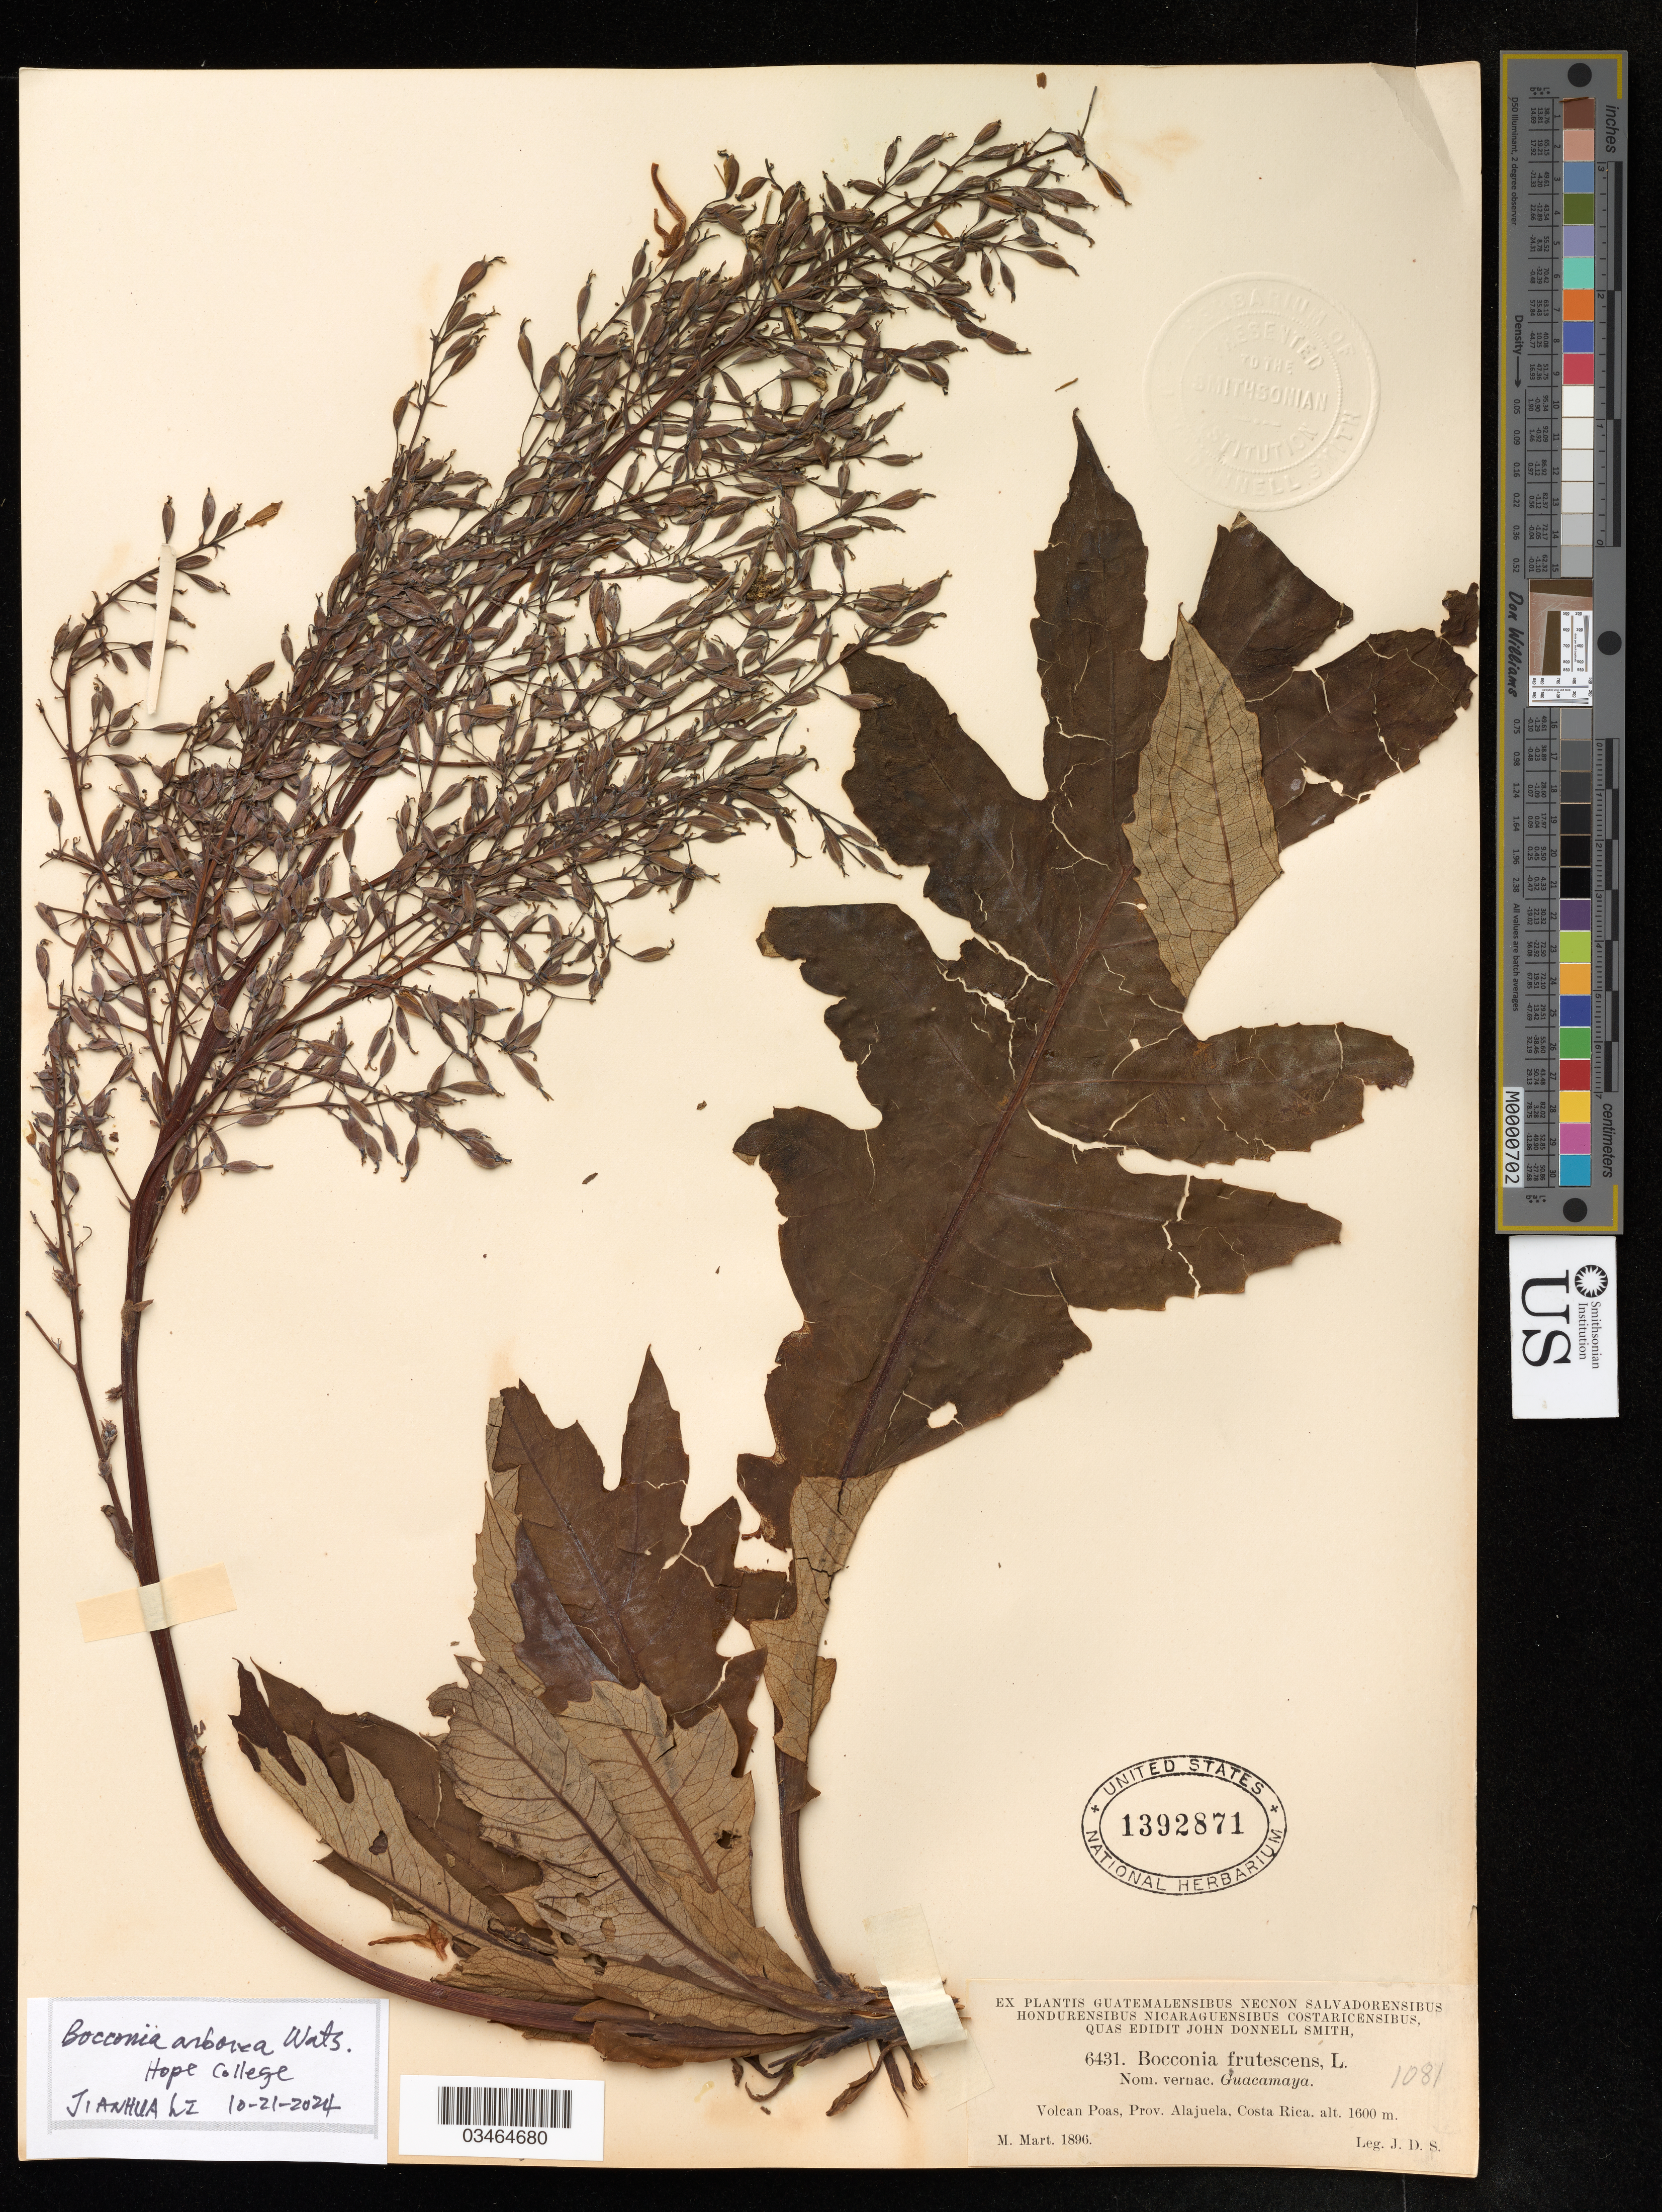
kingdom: Plantae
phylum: Tracheophyta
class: Magnoliopsida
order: Ranunculales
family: Papaveraceae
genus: Bocconia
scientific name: Bocconia arborea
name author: S. Watson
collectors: J. D. S. & M. Mart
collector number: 6431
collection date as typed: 1896?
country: Costa Rica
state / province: Alajuela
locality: Guatemalensibus necnon Salvadorensibus, Hondurensibus, Nicaraguensibus. Volcan Poas.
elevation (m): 1600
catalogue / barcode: US 1392871